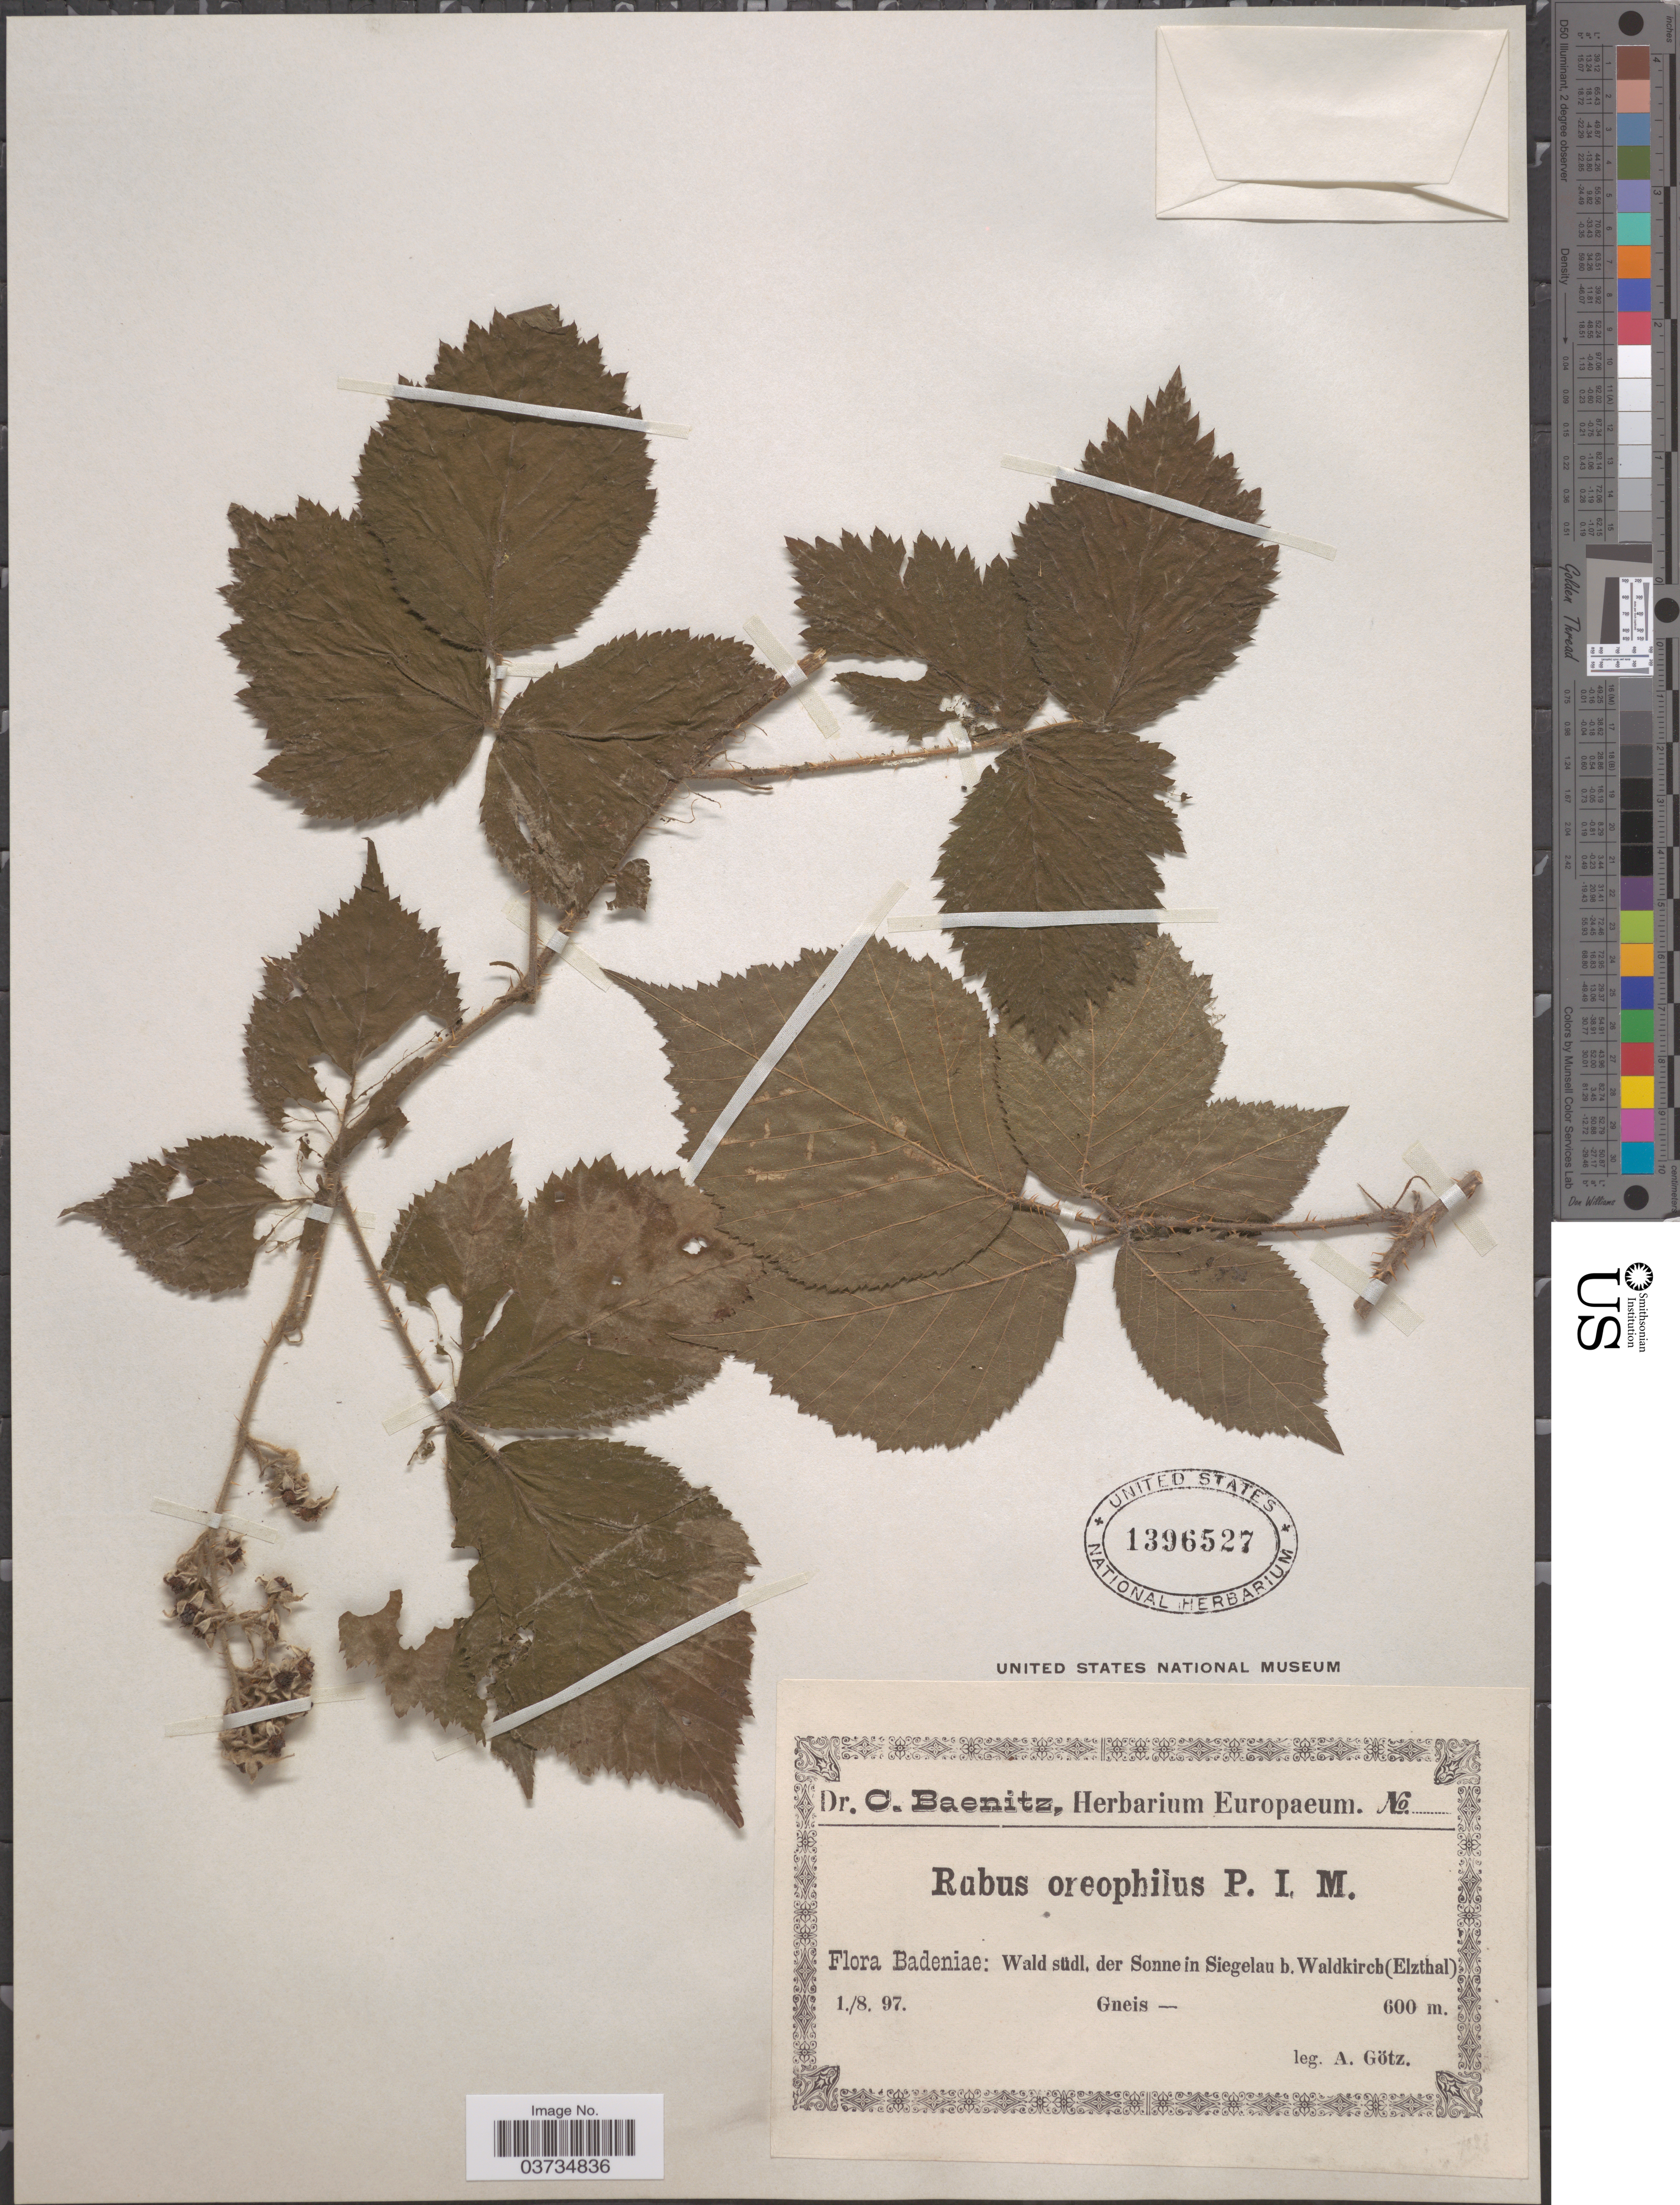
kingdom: Plantae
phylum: Tracheophyta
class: Magnoliopsida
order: Rosales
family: Rosaceae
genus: Rubus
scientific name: Rubus oreophilus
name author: Foerster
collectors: A. Götz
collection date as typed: Transcribed d/m/y: 1/8/97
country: Germany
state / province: Baden-Württemberg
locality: Badeniae: Wald südl, der Sonne in Siegelau b. Waldkirch (Elzthal).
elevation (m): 600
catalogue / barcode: US 1396527